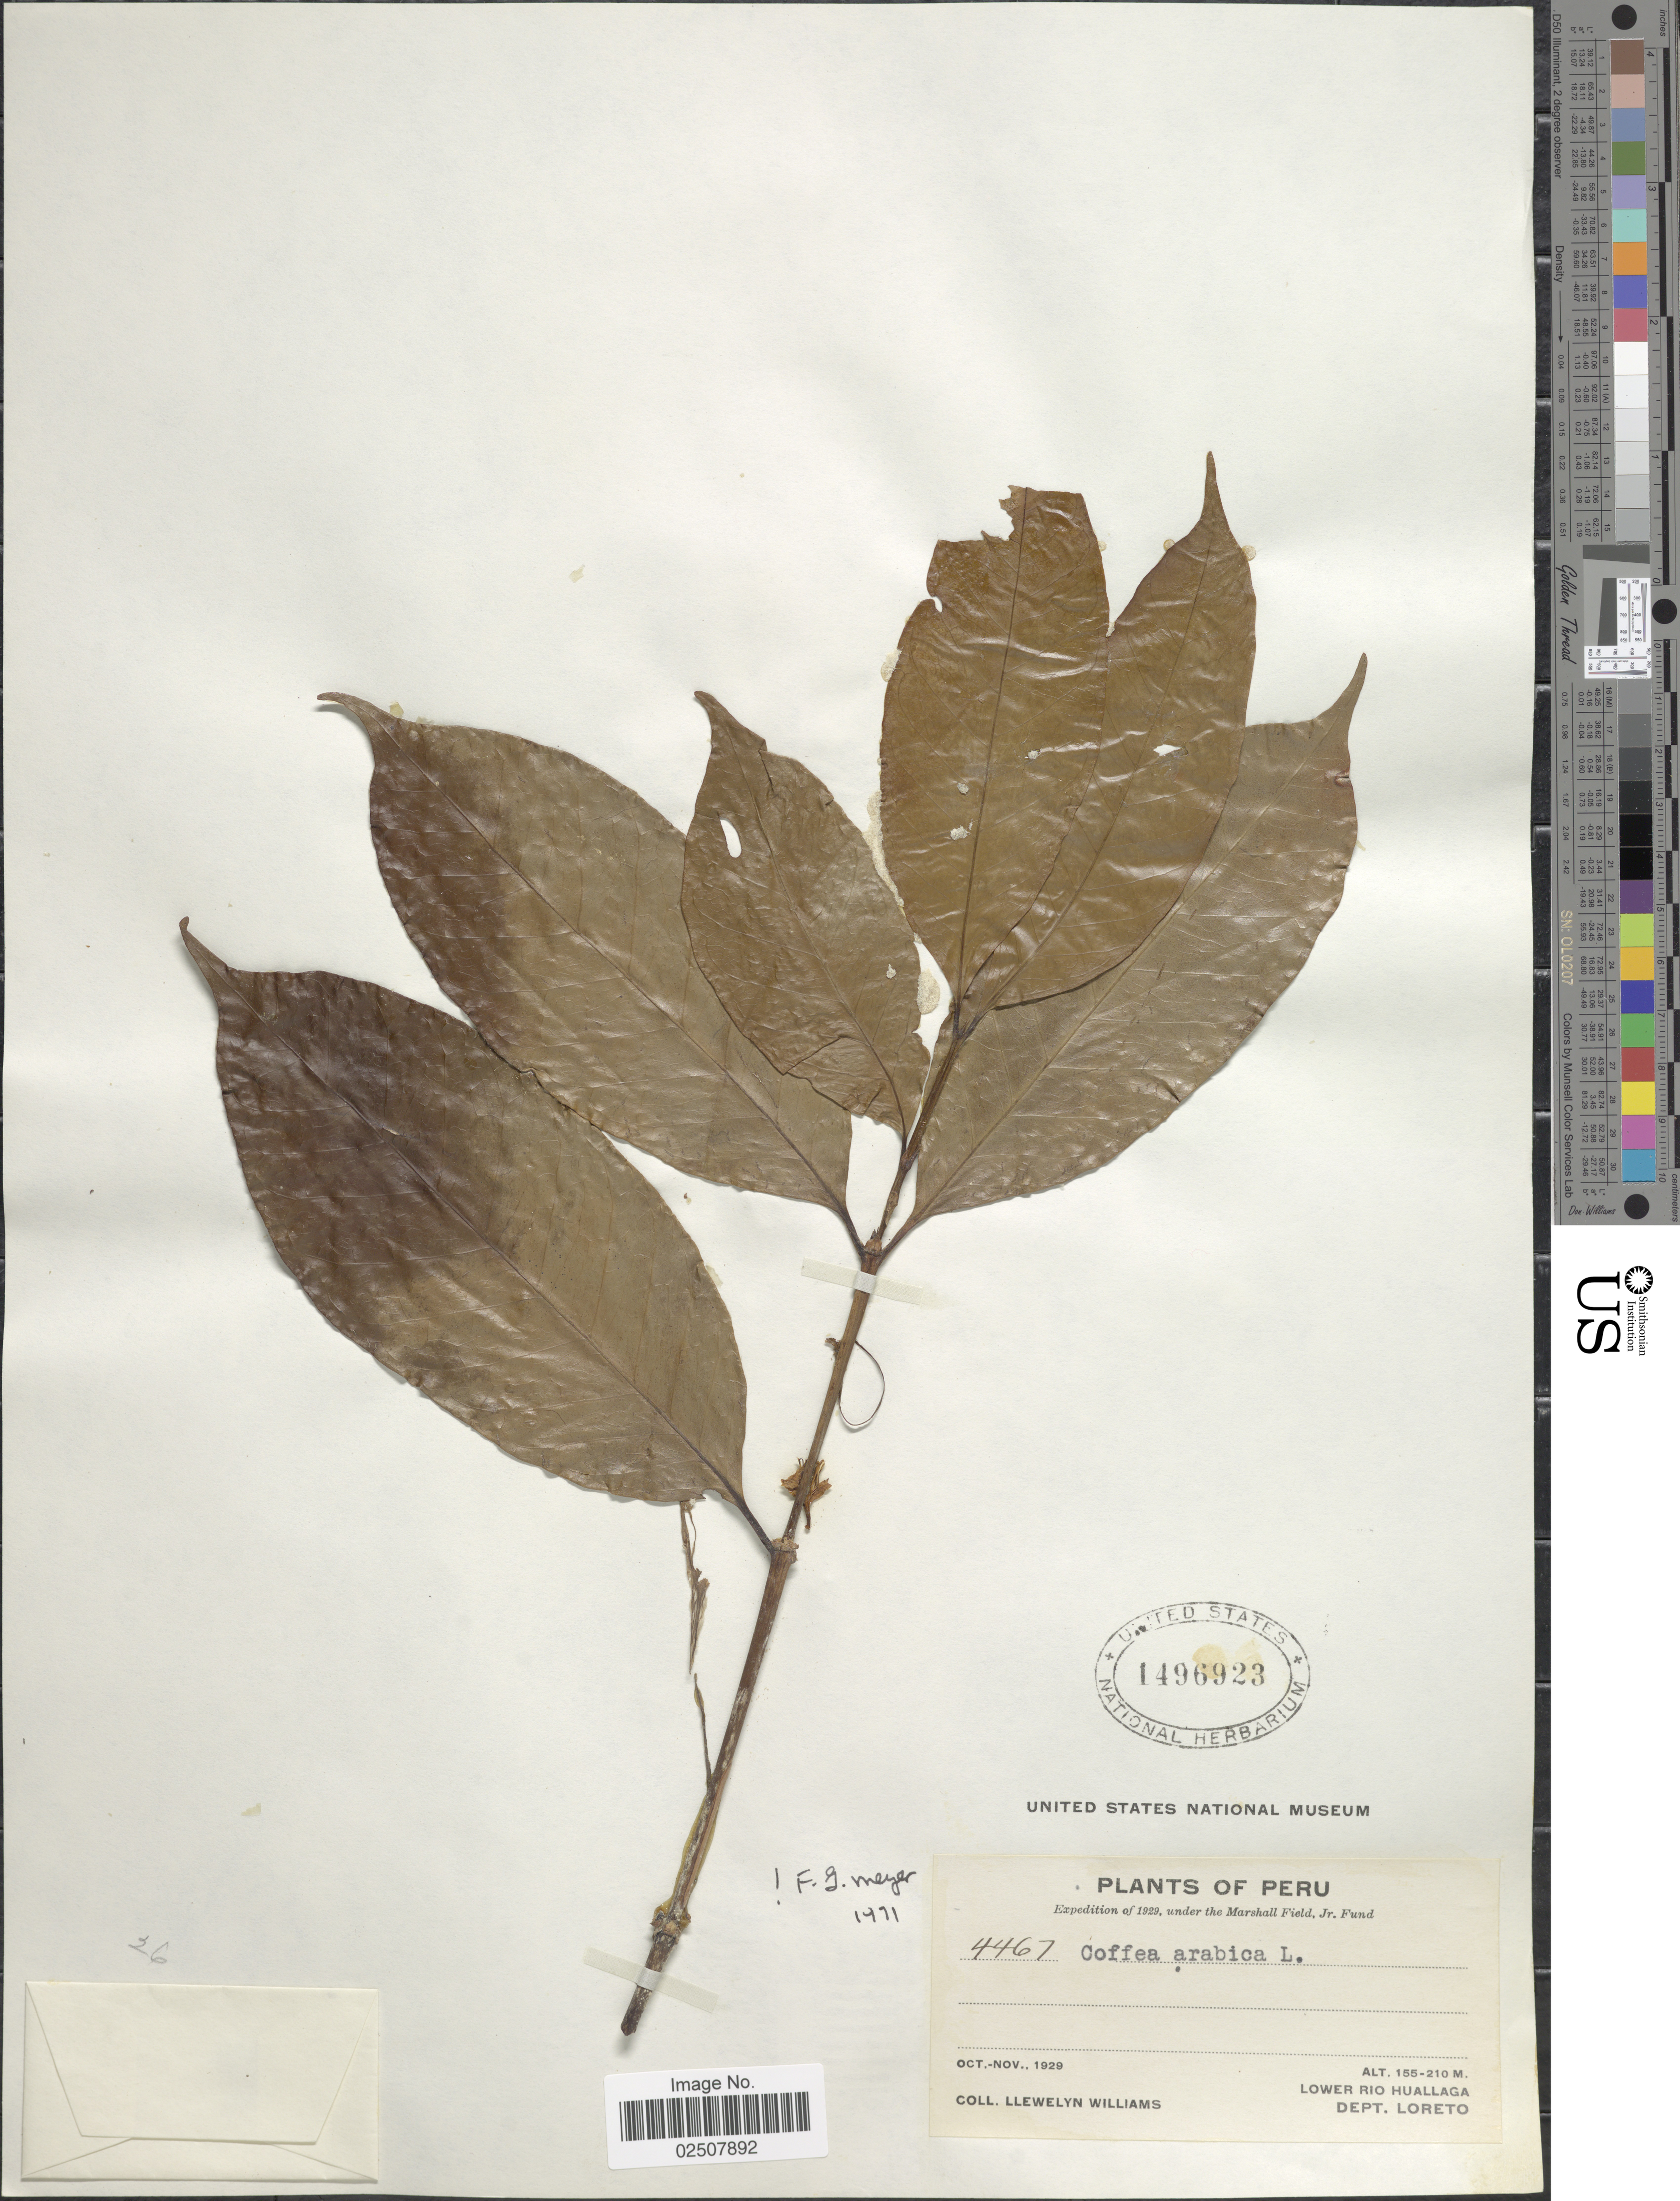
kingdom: Plantae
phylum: Tracheophyta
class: Magnoliopsida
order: Gentianales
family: Rubiaceae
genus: Coffea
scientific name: Coffea arabica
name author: L.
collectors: Ll. Williams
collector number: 4467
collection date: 1929-10/1929-11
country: Peru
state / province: Loreto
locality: Lower Rio Huallaga, Dept. Loreto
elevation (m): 155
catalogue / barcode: US 1496923